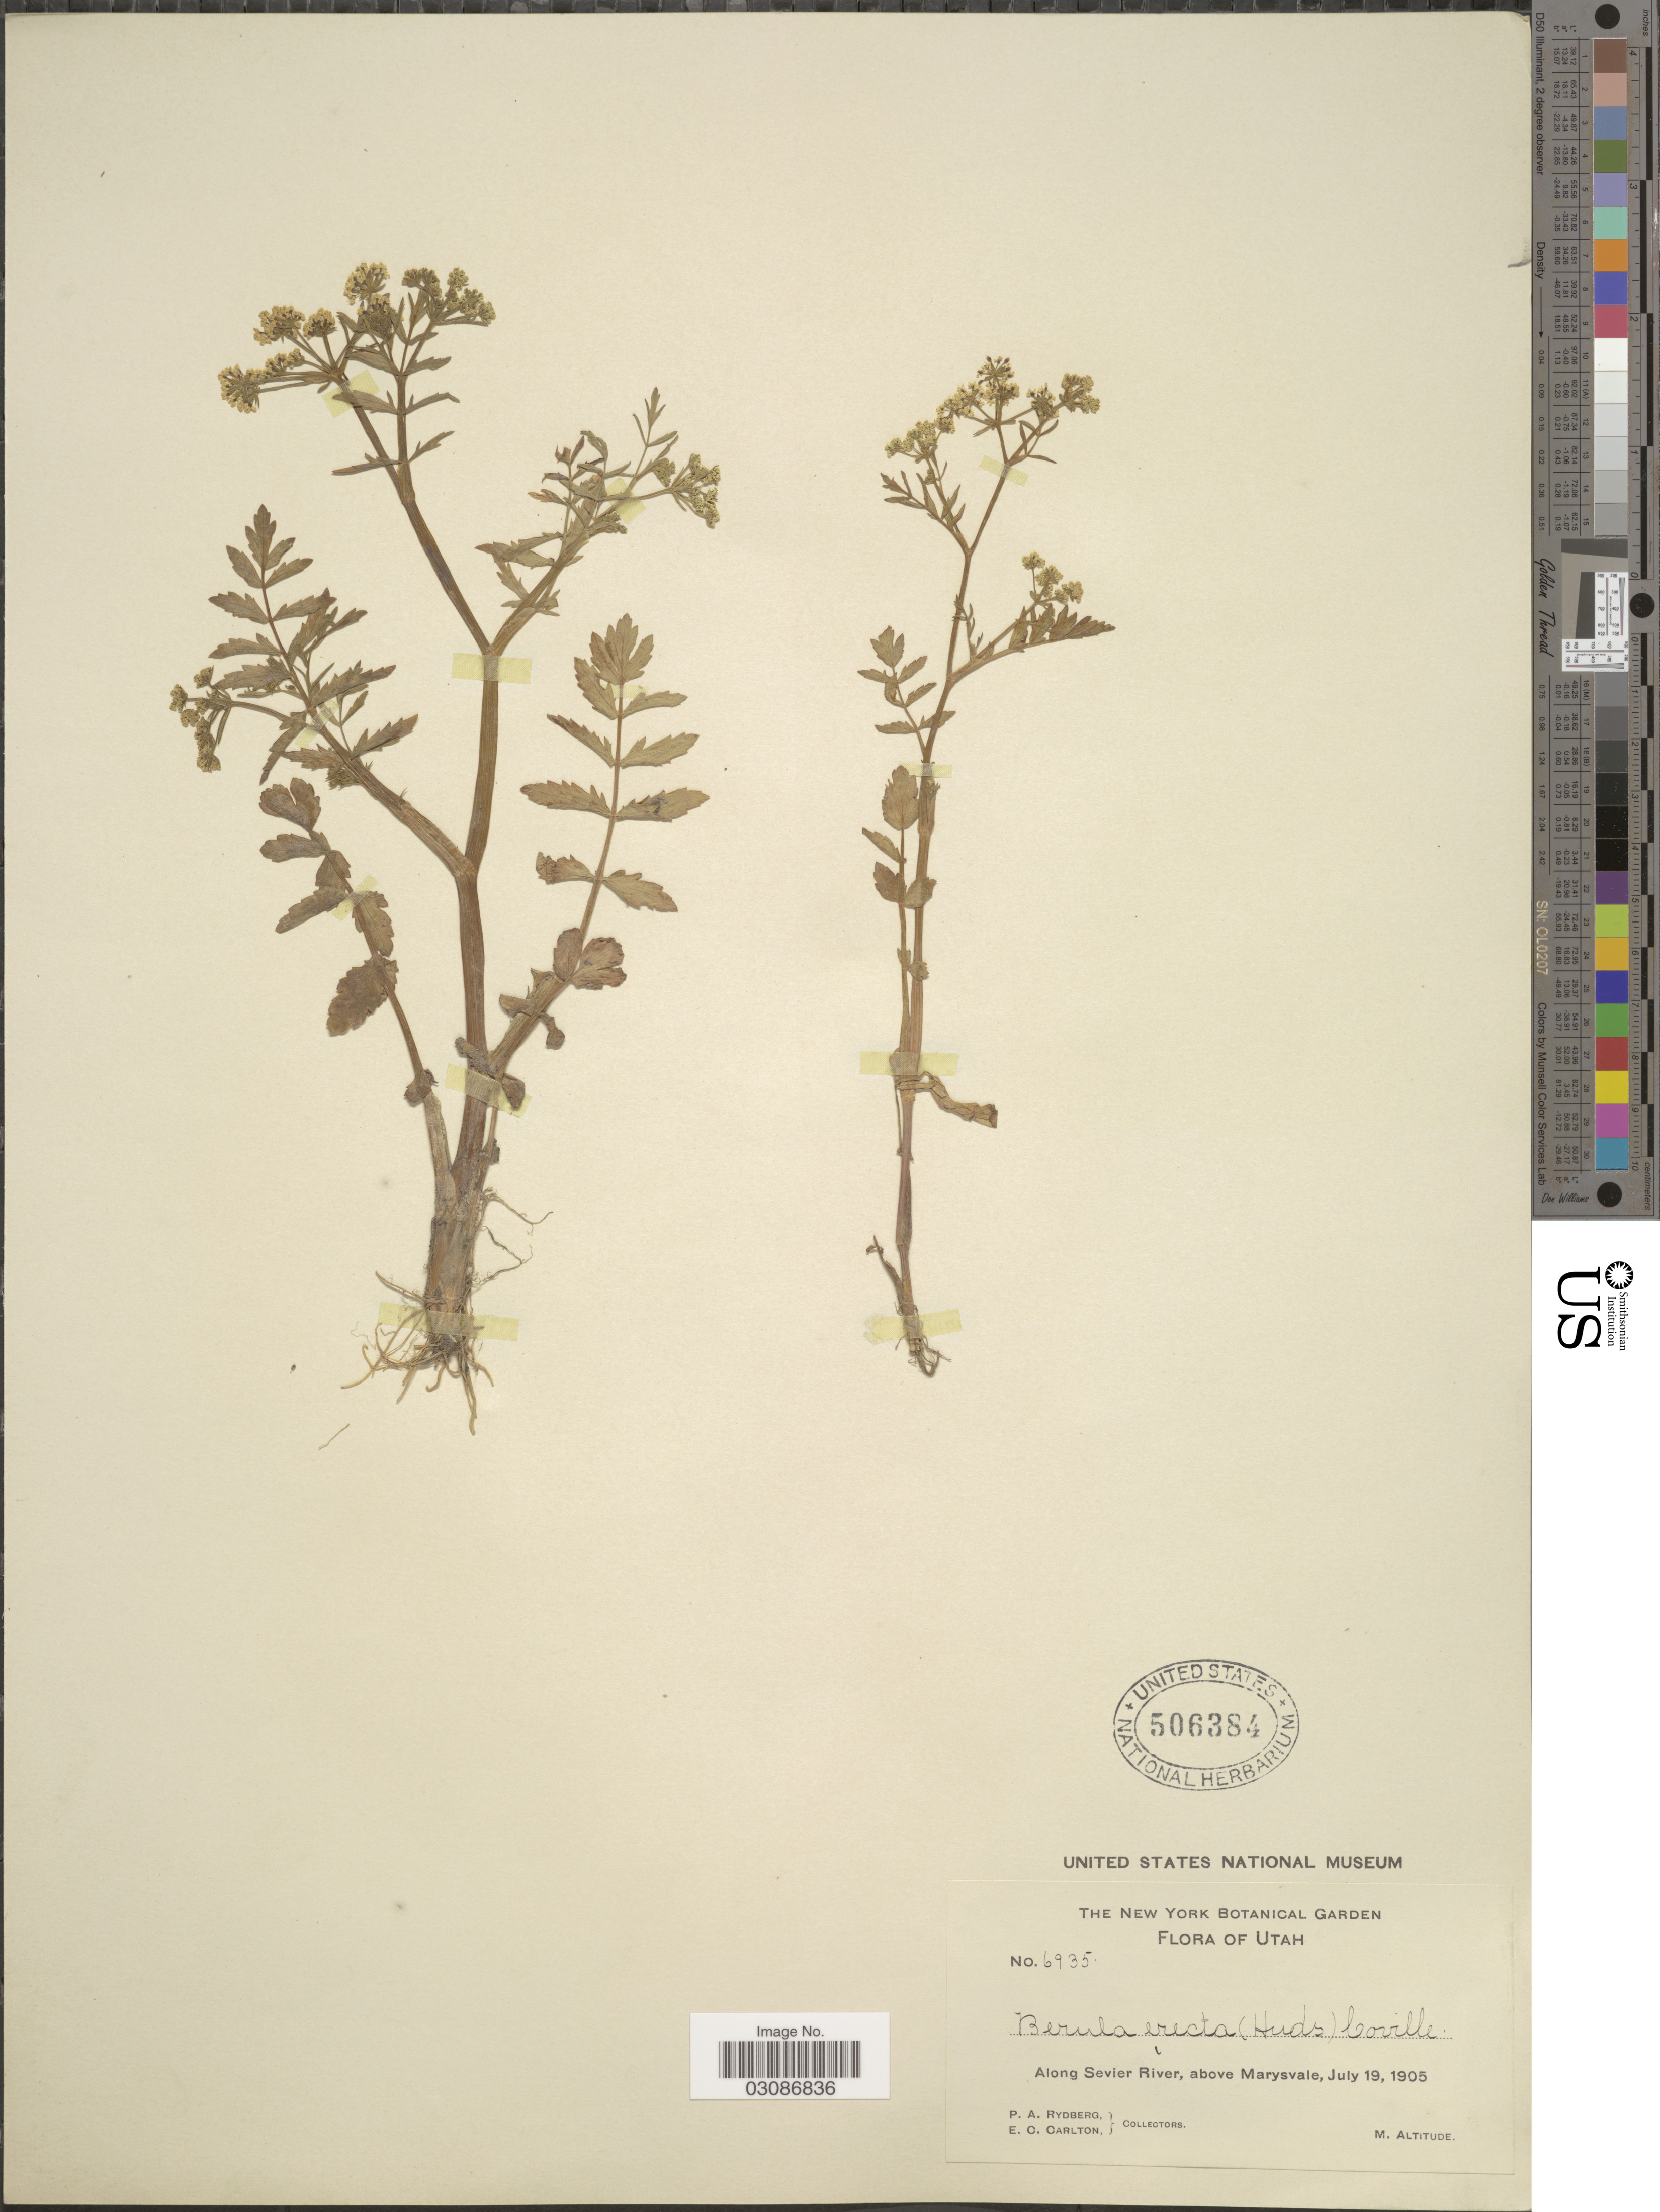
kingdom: Plantae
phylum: Tracheophyta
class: Magnoliopsida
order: Apiales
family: Apiaceae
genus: Berula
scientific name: Berula erecta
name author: (Huds.) Coville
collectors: P. A. Rydberg & E. Carlton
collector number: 6935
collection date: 1905-07-19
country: United States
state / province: Utah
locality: Along Sevier River, above Marysvale.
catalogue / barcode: US 506384